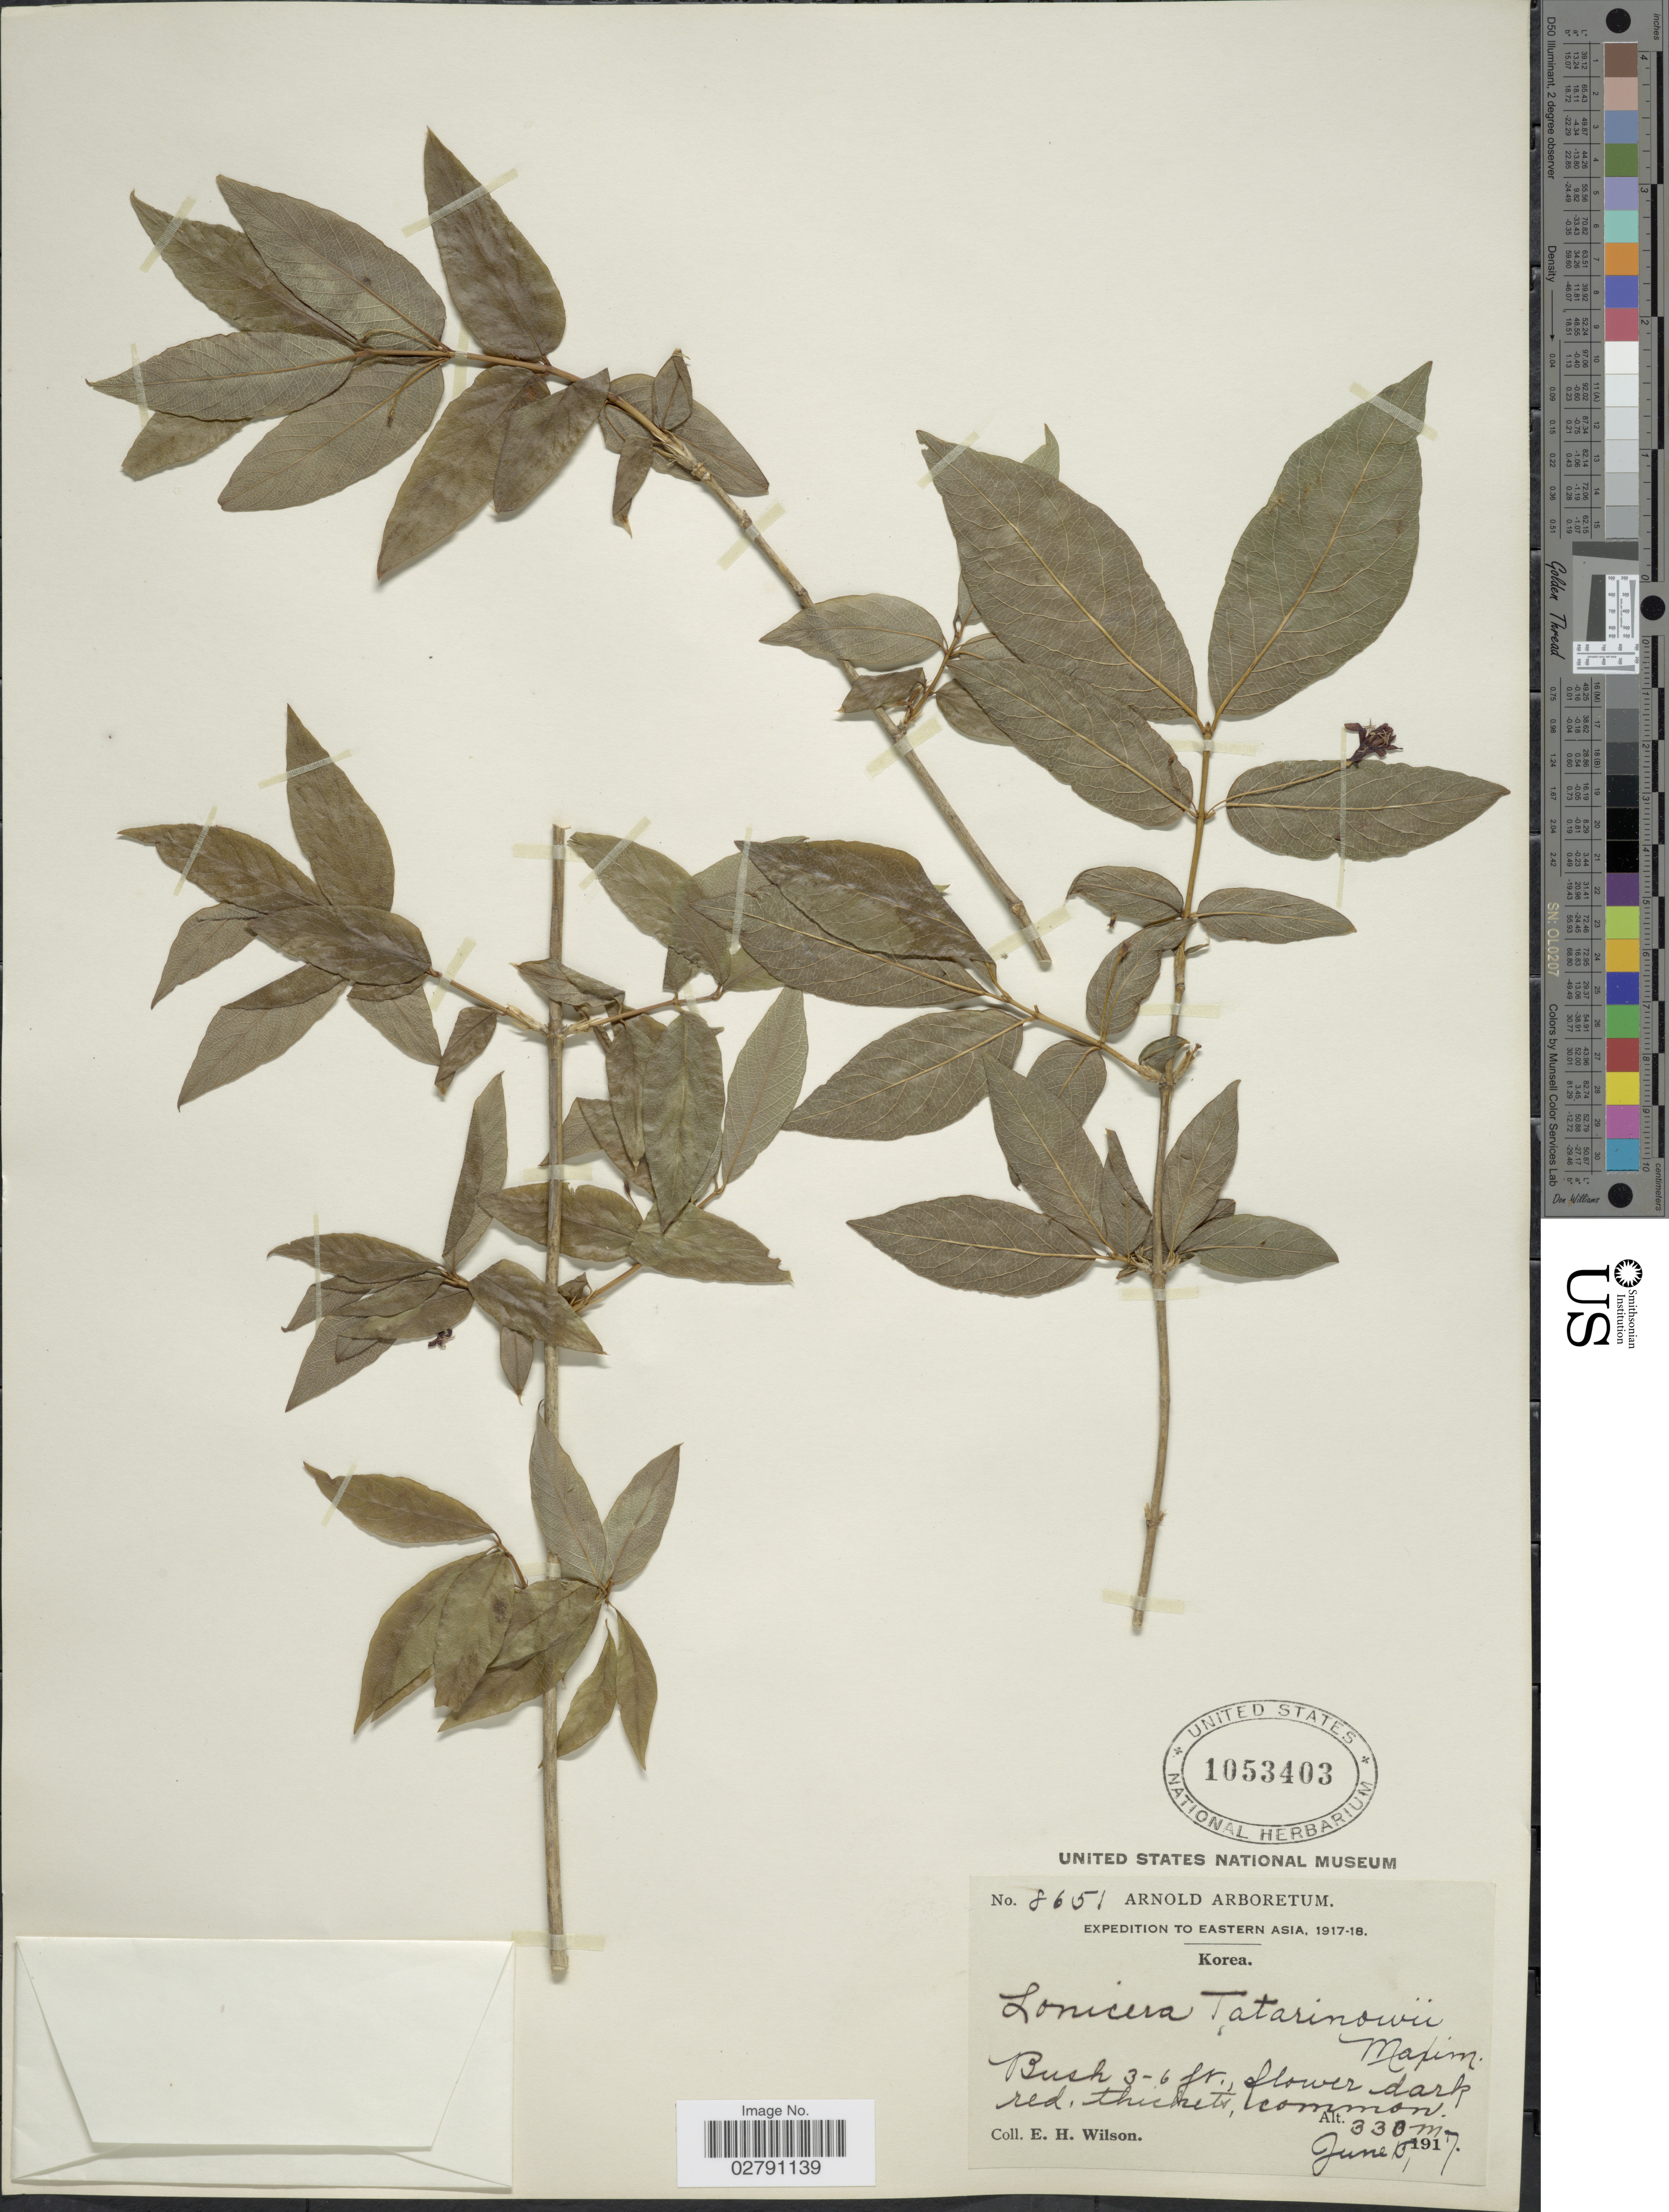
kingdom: Plantae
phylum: Tracheophyta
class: Magnoliopsida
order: Dipsacales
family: Caprifoliaceae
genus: Lonicera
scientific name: Lonicera tatarinowii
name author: Maxim.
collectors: E. Wilson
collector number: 8651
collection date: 1917-06-15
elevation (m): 330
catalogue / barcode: US 1053403